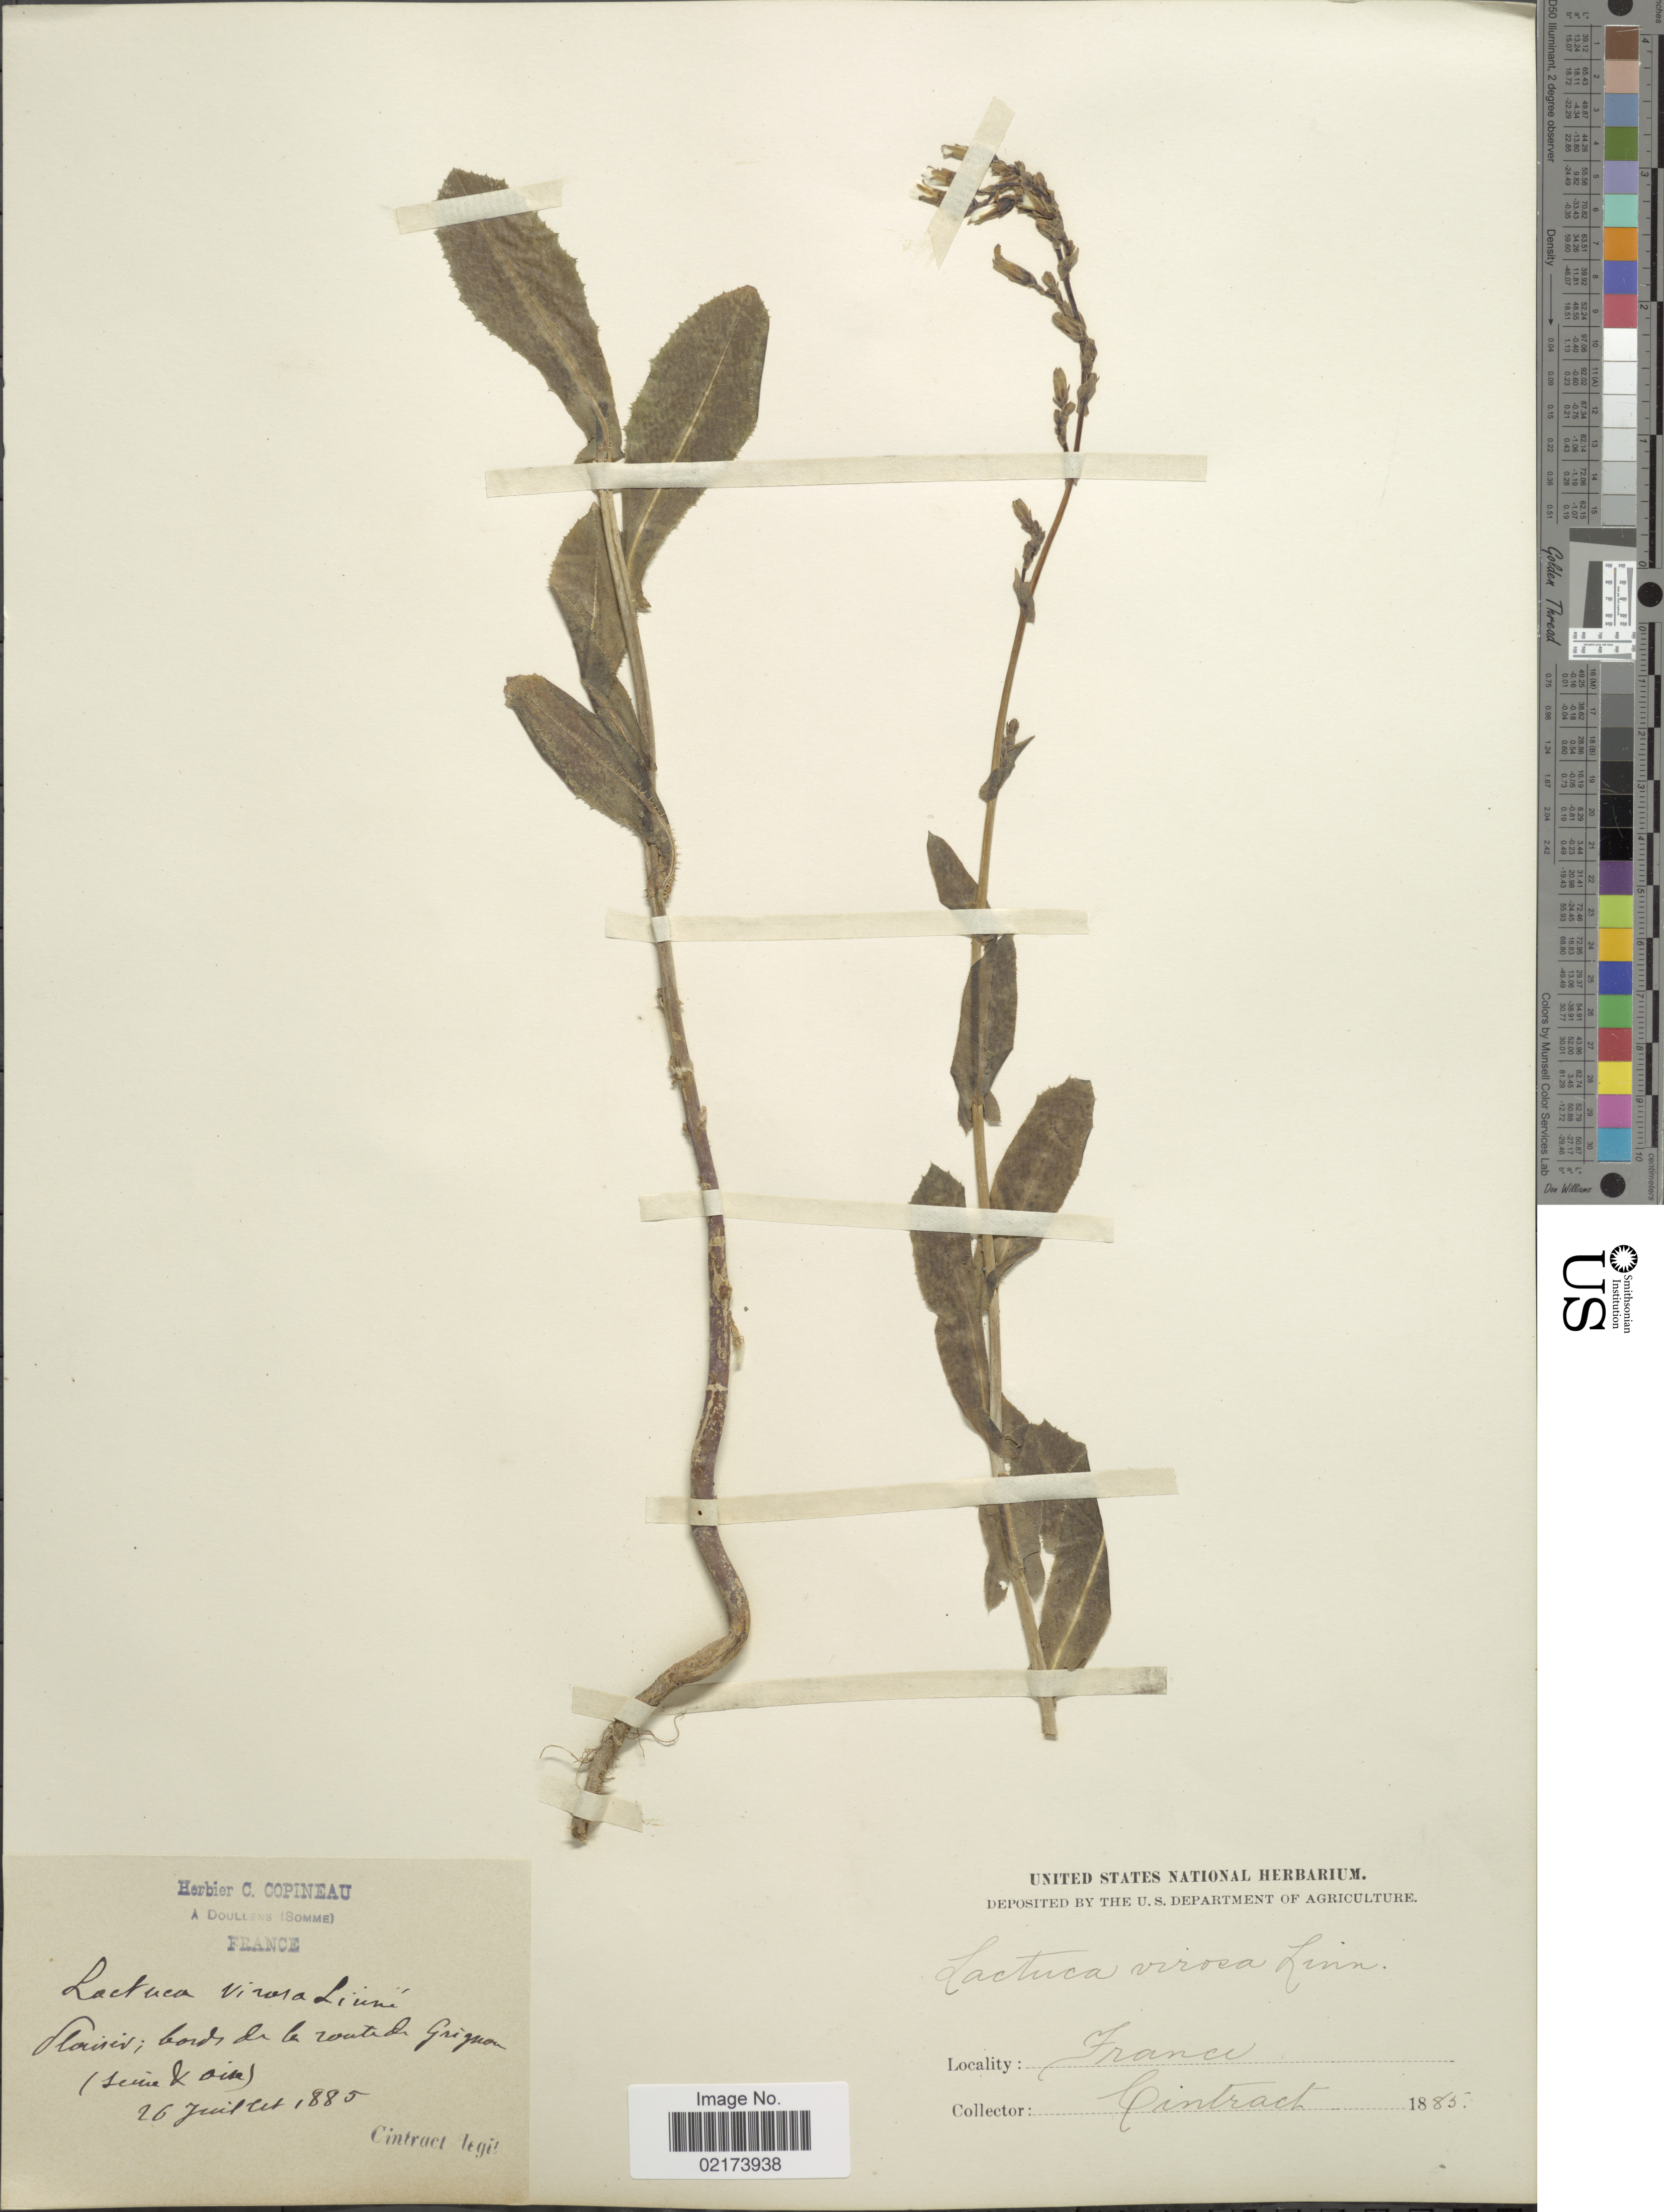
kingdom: Plantae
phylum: Tracheophyta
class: Magnoliopsida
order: Asterales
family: Asteraceae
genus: Lactuca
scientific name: Lactuca virosa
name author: L.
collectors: Cintract, --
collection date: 1885-07-26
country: France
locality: Plaisir; bords de la route de Grignon (Seine & Oise).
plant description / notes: Corrected "Plaisrier, bords de la route de Griguom" to "Plaisir; bords de la route de Grignon (Seine & Oise)."